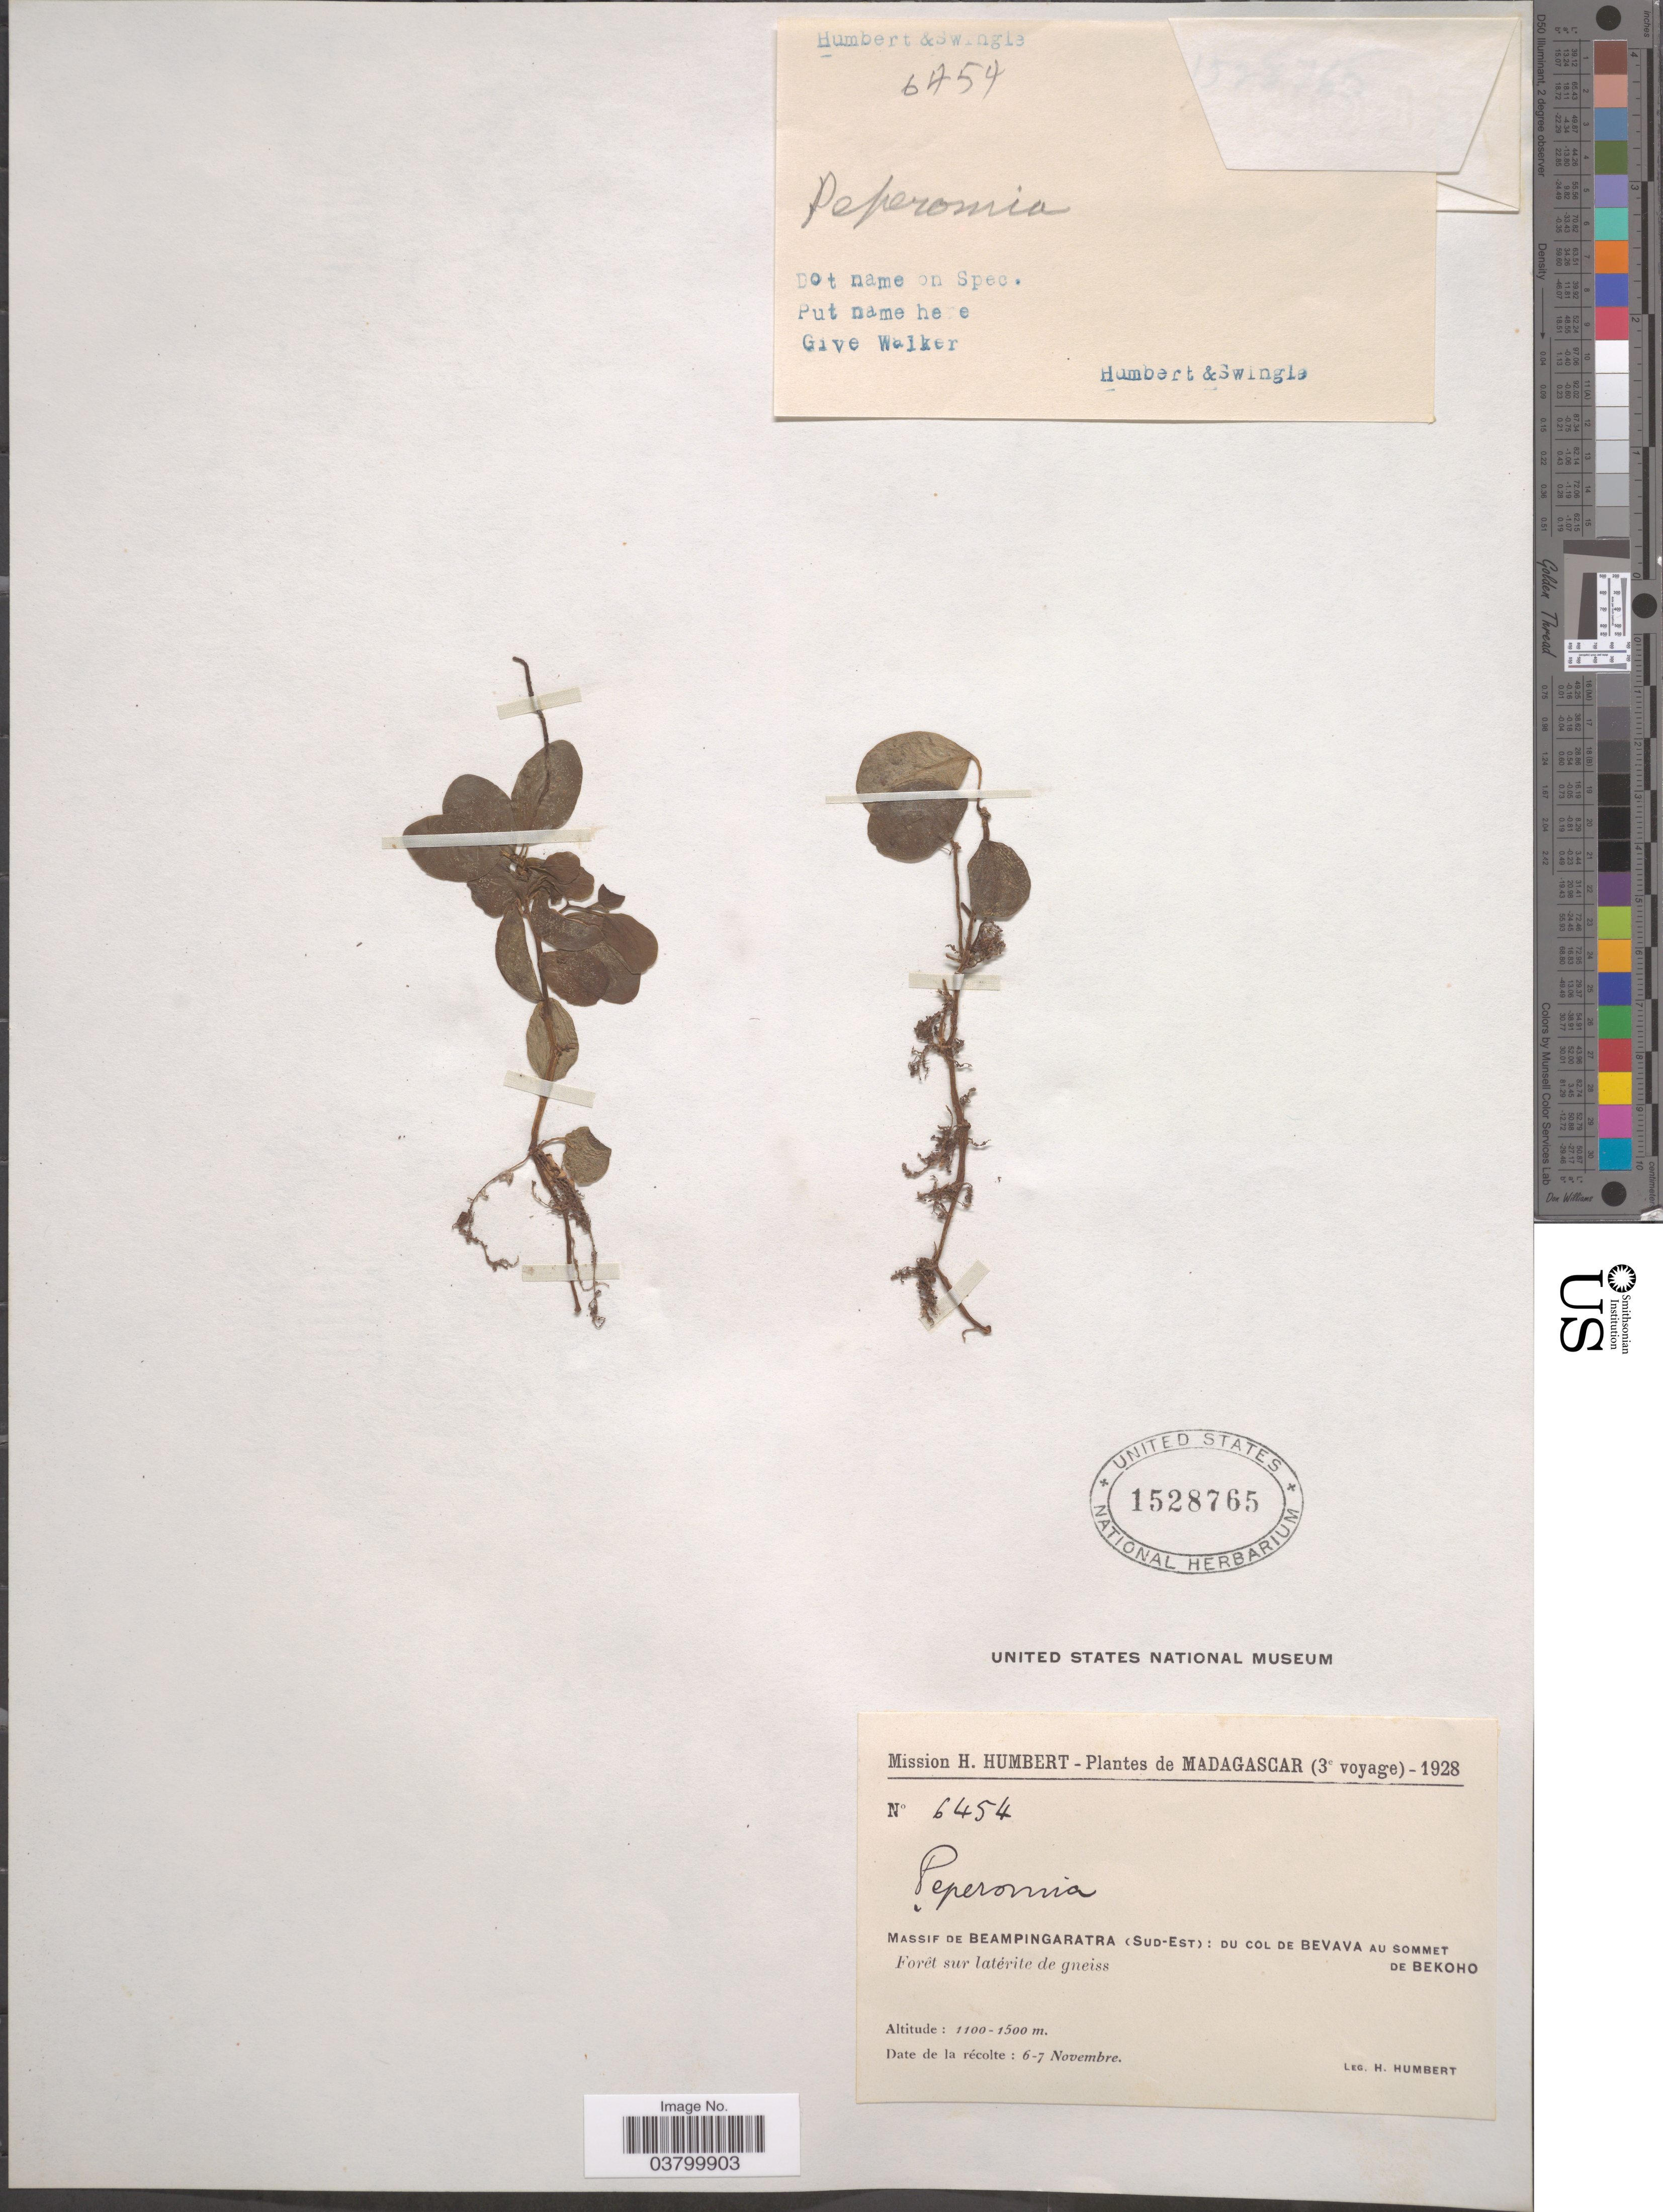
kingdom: Plantae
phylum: Tracheophyta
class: Magnoliopsida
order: Piperales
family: Piperaceae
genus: Peperomia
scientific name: Peperomia sp.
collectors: H. Humbert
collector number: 6454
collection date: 1928-11-06/1928-11-07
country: Madagascar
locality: Massif du Beampingaratra (Sud-Est): du col de Bevava au sommet de Bekoho.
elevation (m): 1100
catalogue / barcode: US 1528765